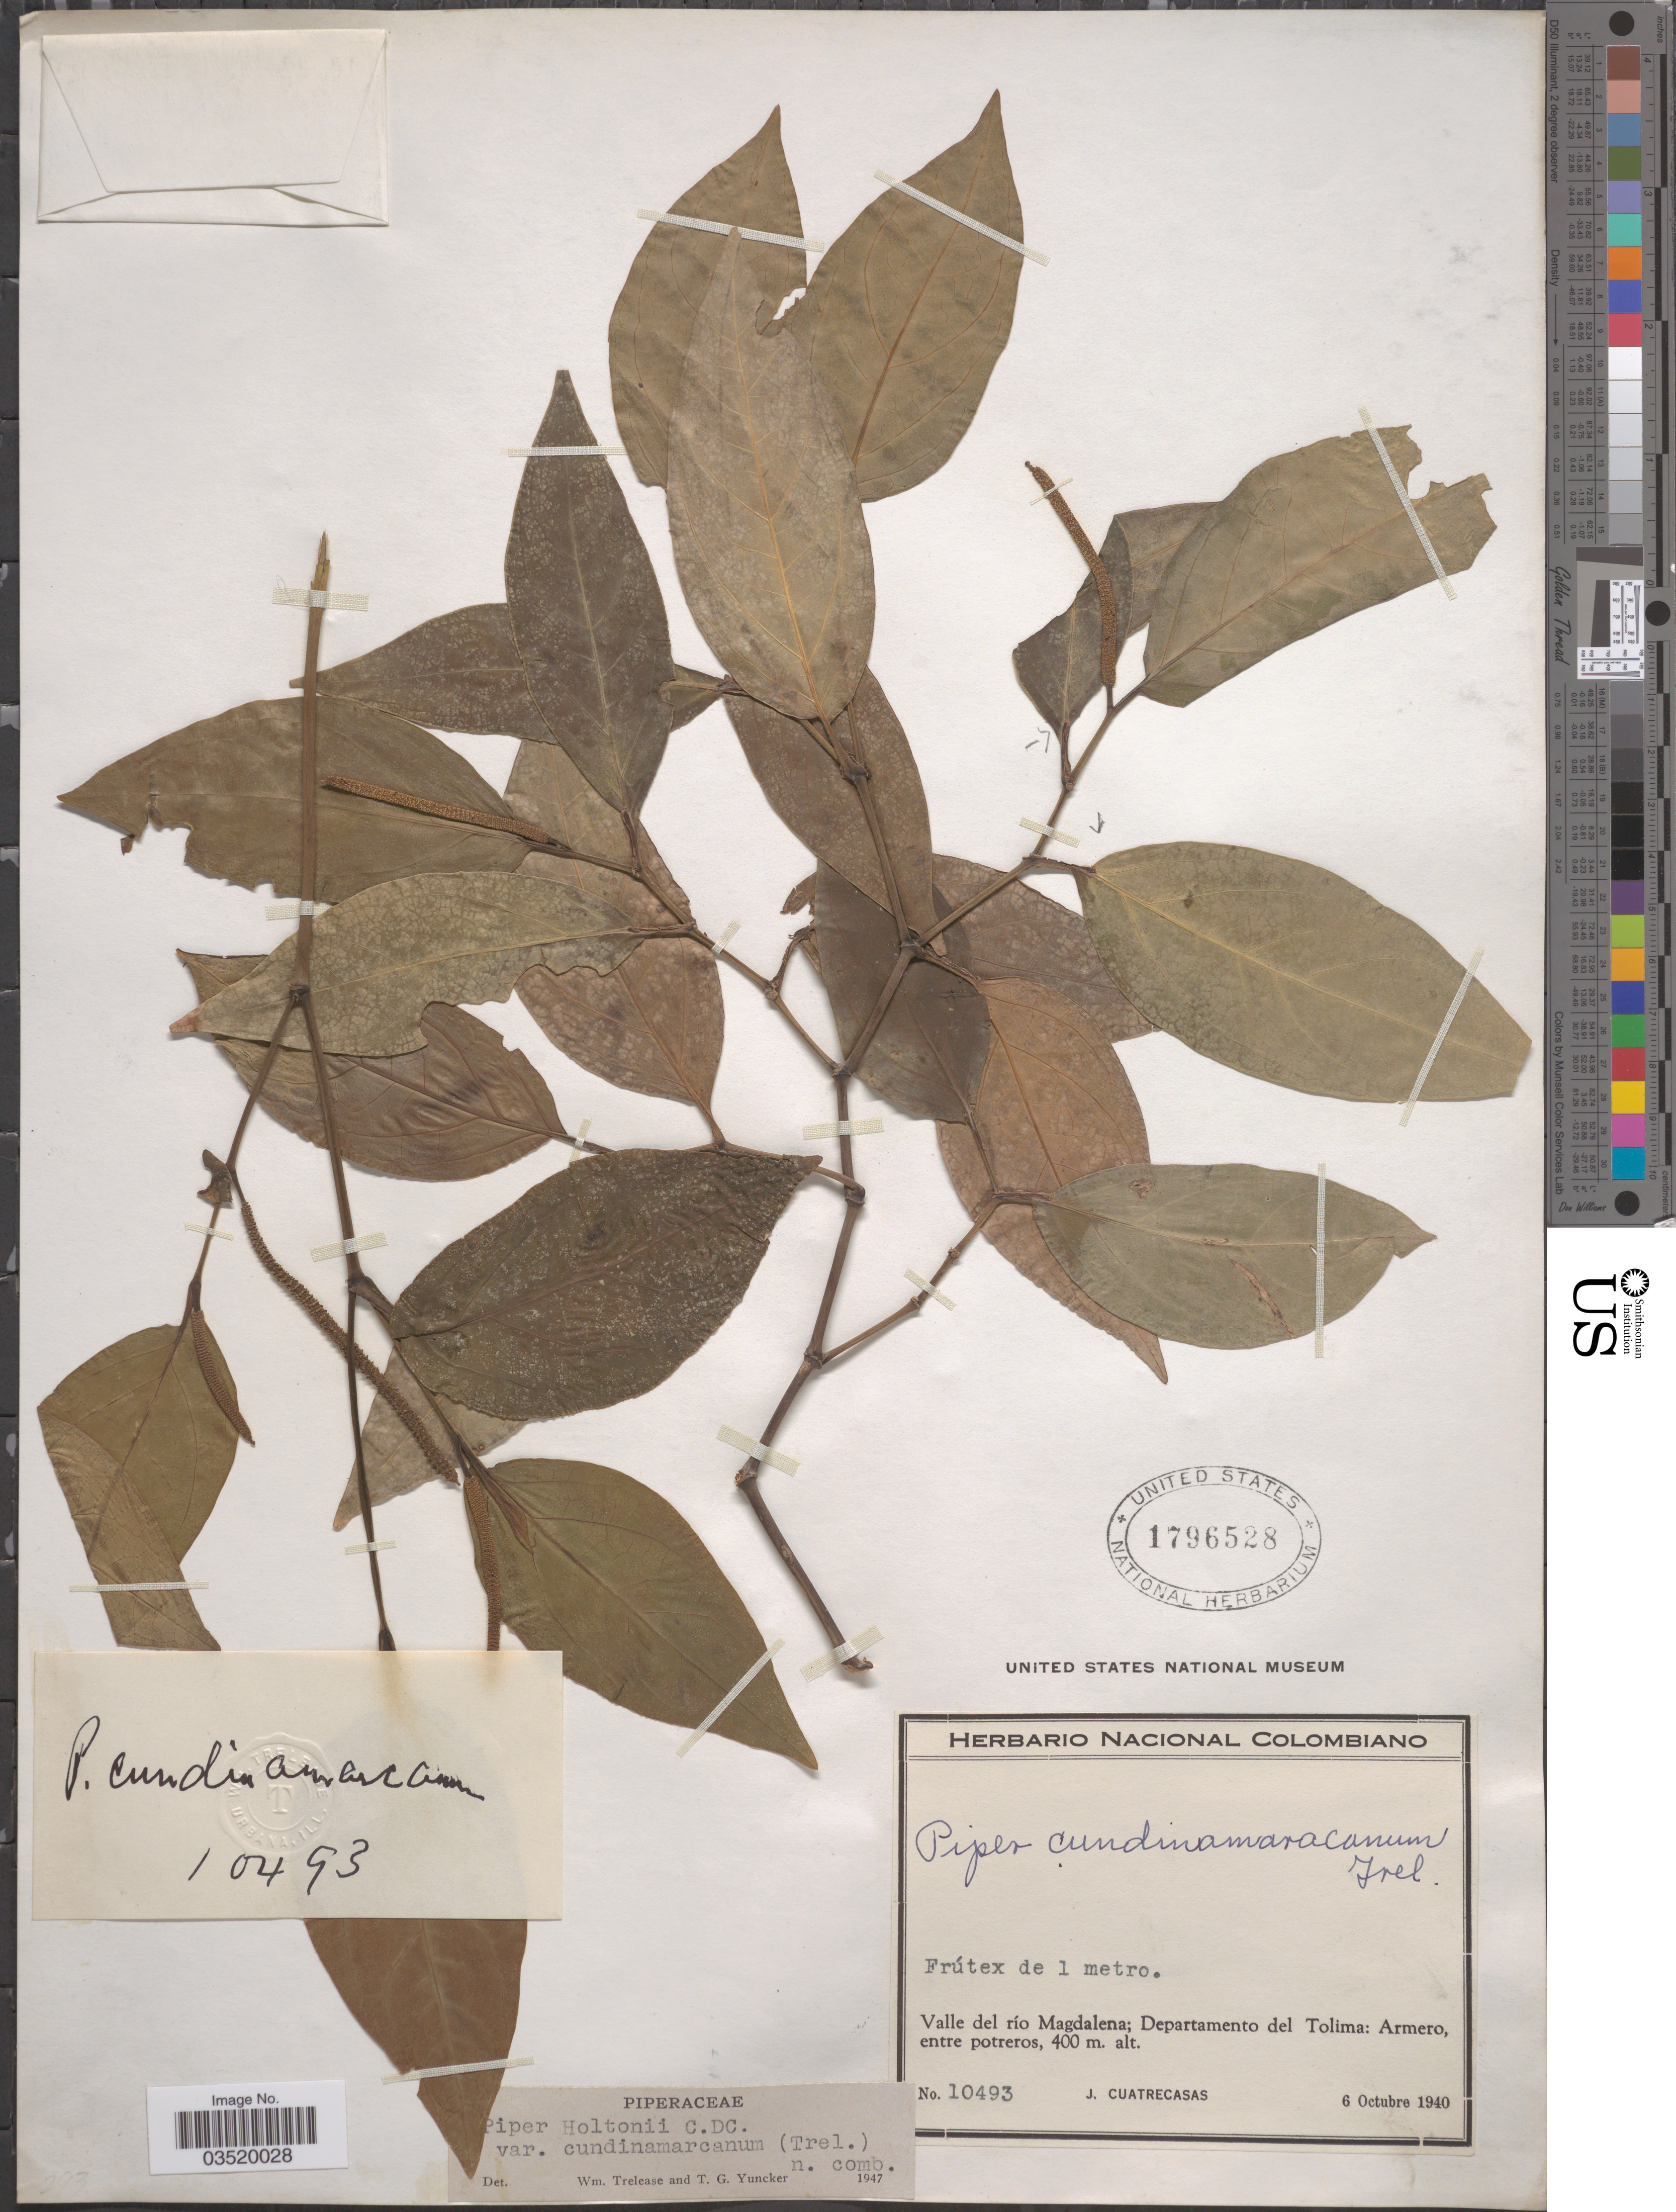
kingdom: Plantae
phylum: Tracheophyta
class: Magnoliopsida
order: Piperales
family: Piperaceae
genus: Piper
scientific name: Piper holtonii var. cundinamarcanum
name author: Trel. & Yunck.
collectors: J. Cuatrecasas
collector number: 10493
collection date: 1940-10-06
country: Colombia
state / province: Tolima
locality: Valle del río Magdalena; Departamento del Tolima: Armero, entre potreros.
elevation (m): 400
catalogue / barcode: US 1796528